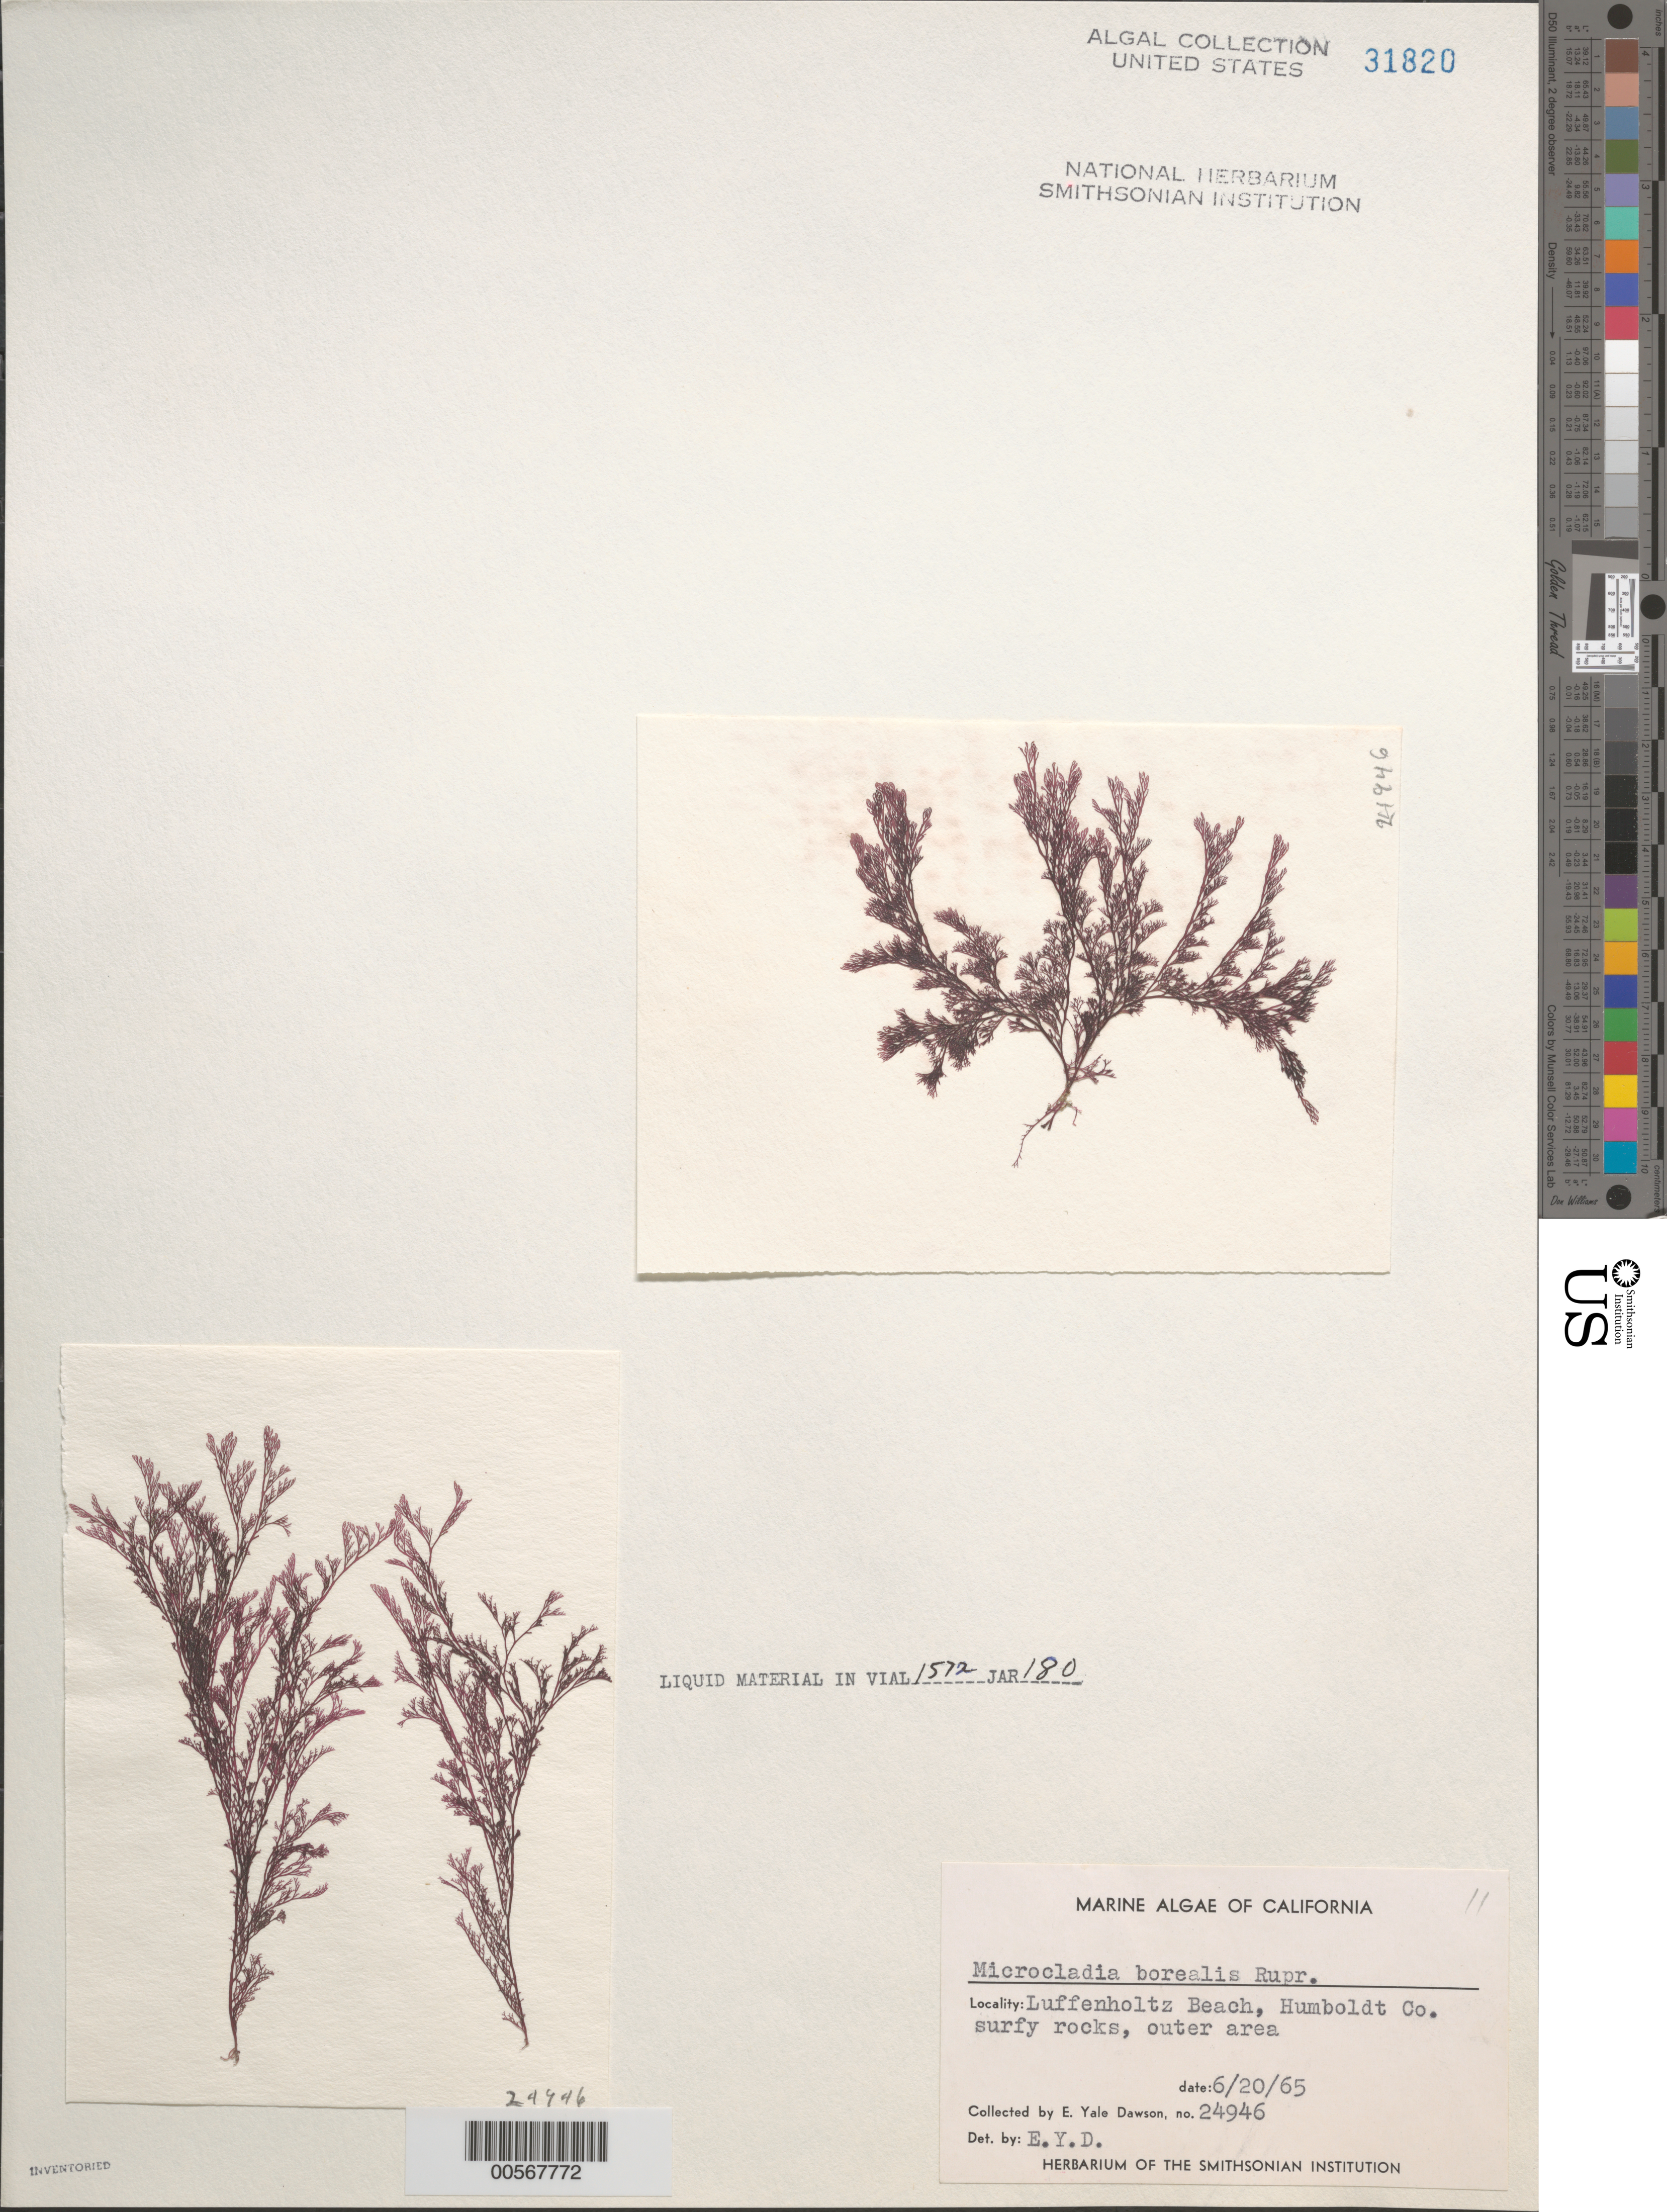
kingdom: Plantae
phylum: Rhodophyta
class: Florideophyceae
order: Ceramiales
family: Ceramiaceae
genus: Microcladia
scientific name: Microcladia borealis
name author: Rupr.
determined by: Dawson, E. Y.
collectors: E. Y. Dawson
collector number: EYD 24946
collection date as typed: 20 Jun 1965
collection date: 1965-06-20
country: United States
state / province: California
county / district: Humboldt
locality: Luffenholtz Beach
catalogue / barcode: US 31820